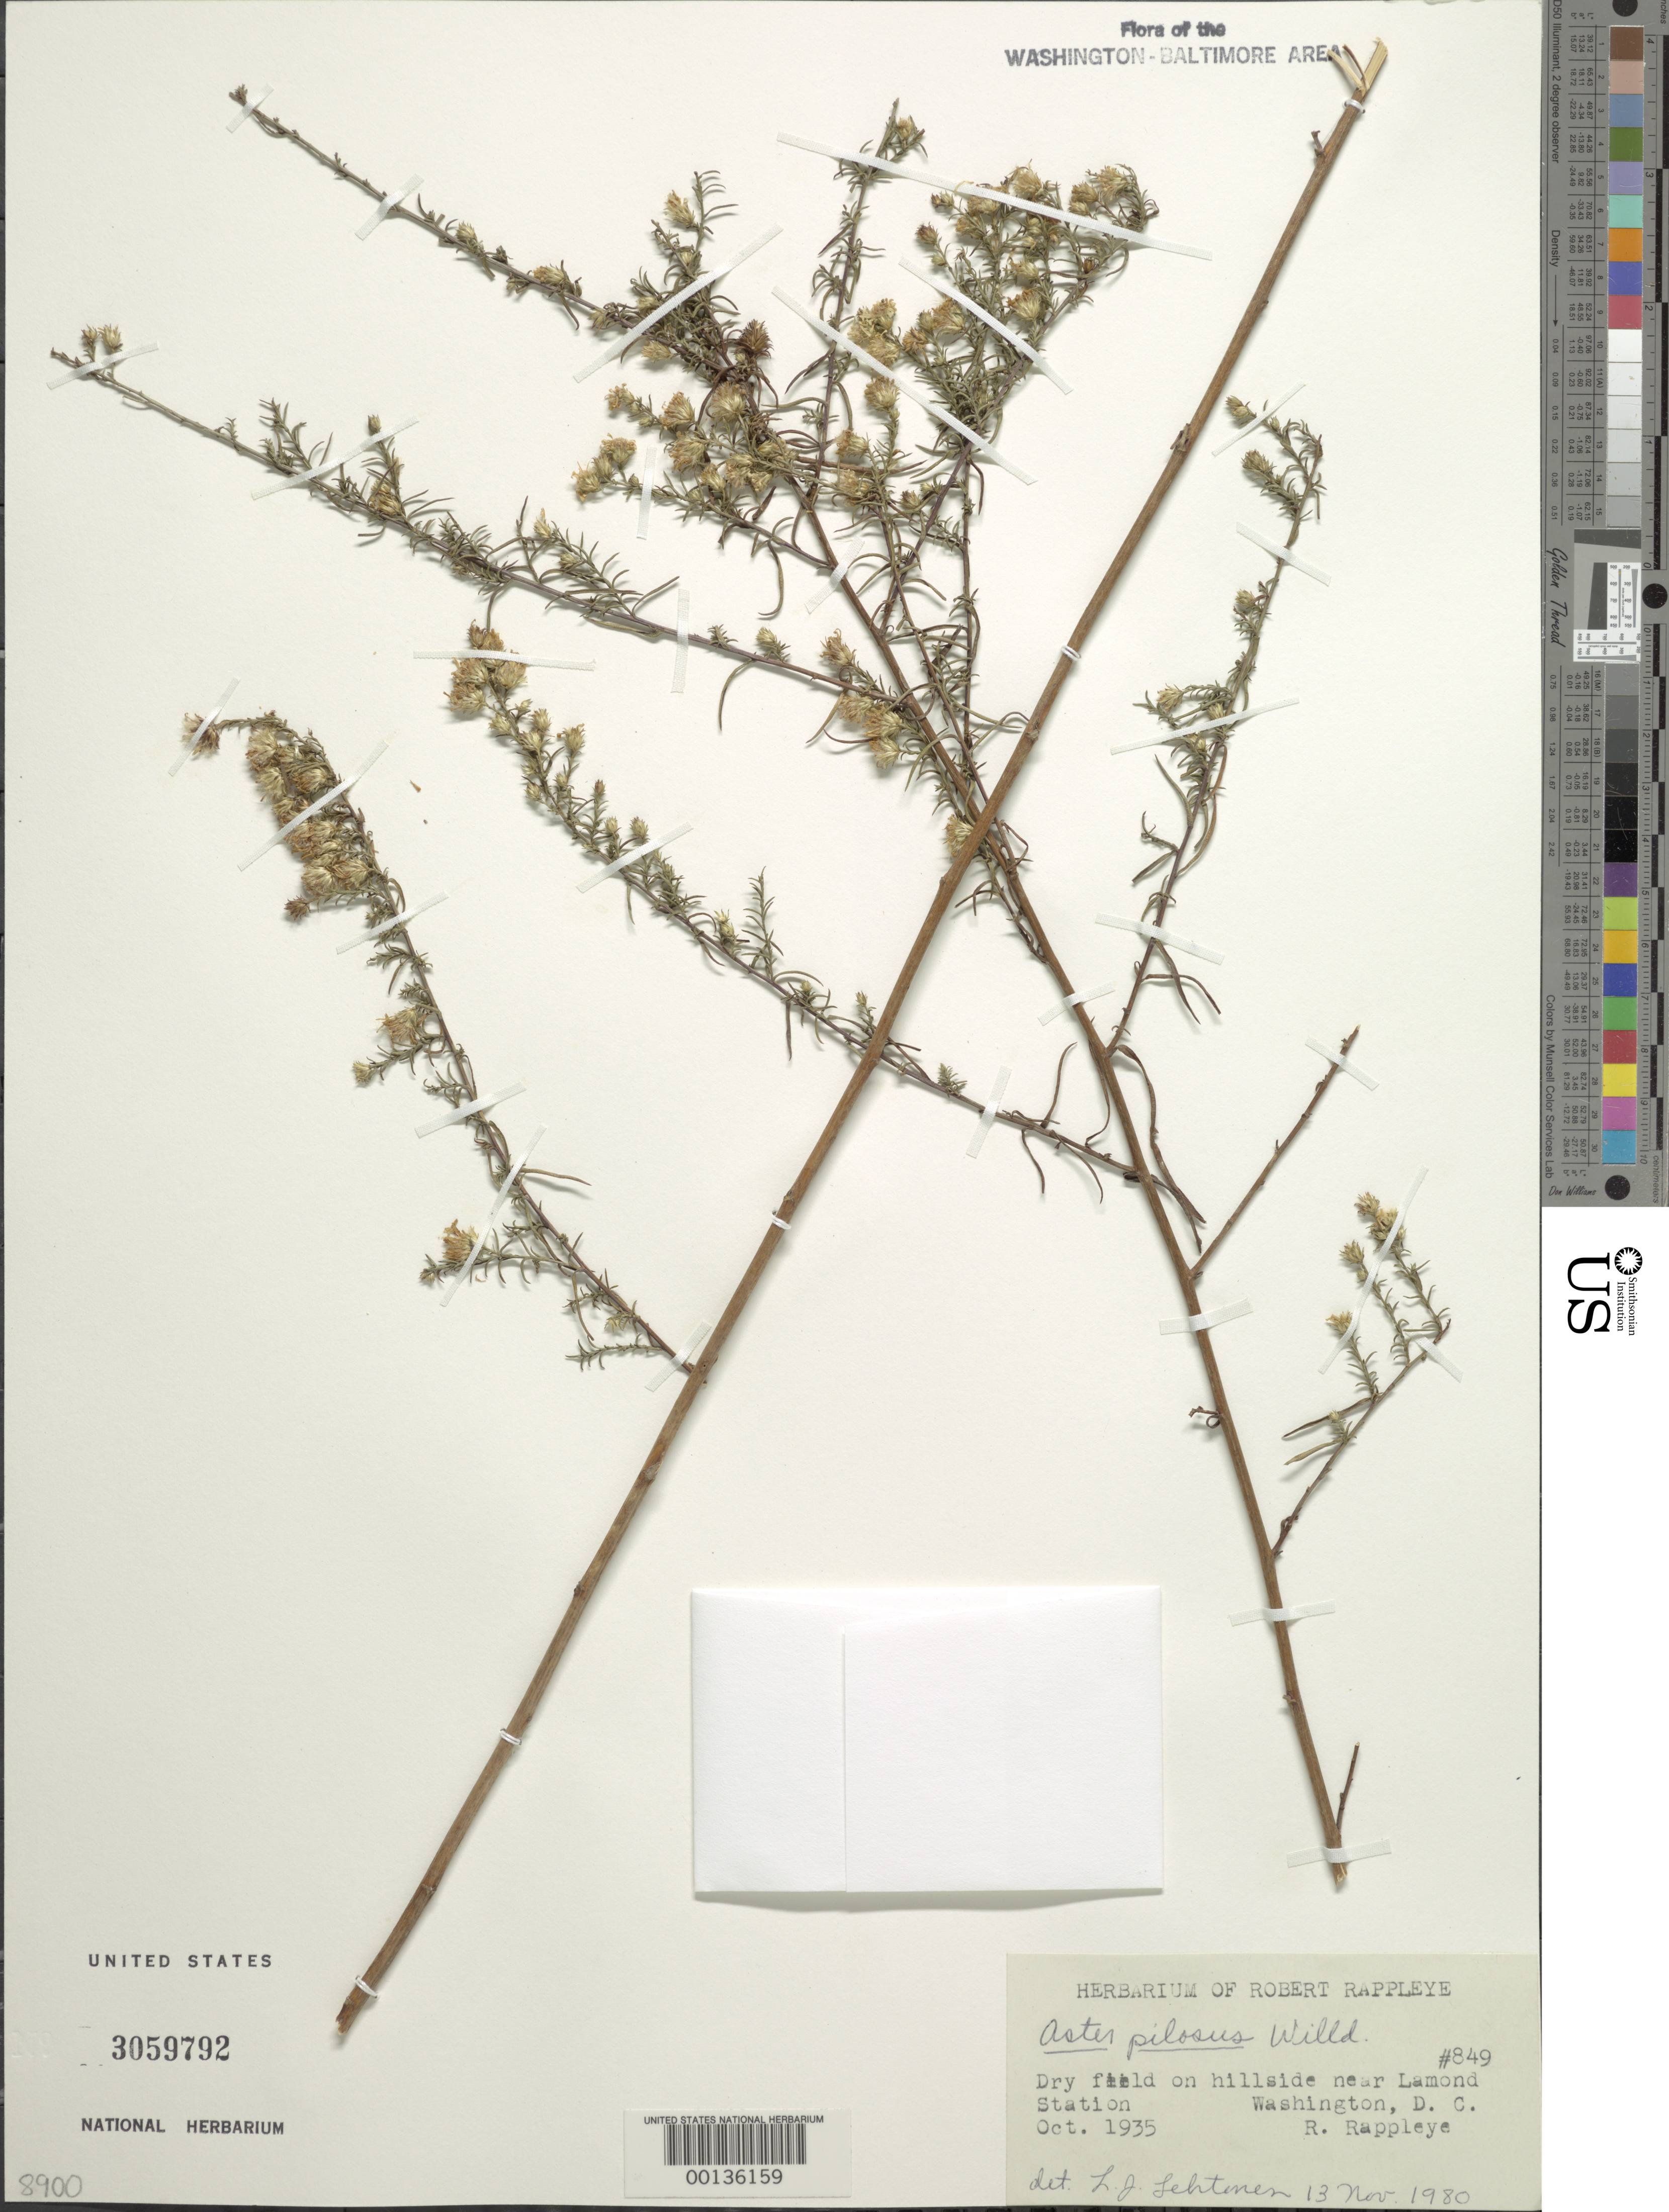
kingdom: Plantae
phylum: Tracheophyta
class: Magnoliopsida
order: Asterales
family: Asteraceae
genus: Symphyotrichum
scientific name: Symphyotrichum pilosum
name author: (Willd.) G.L. Nesom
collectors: R. Rappleye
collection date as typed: Oct 1935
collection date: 1935-10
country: United States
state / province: District of Columbia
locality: Near Lamond Station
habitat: Dry field on hillside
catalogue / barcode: US 3059792